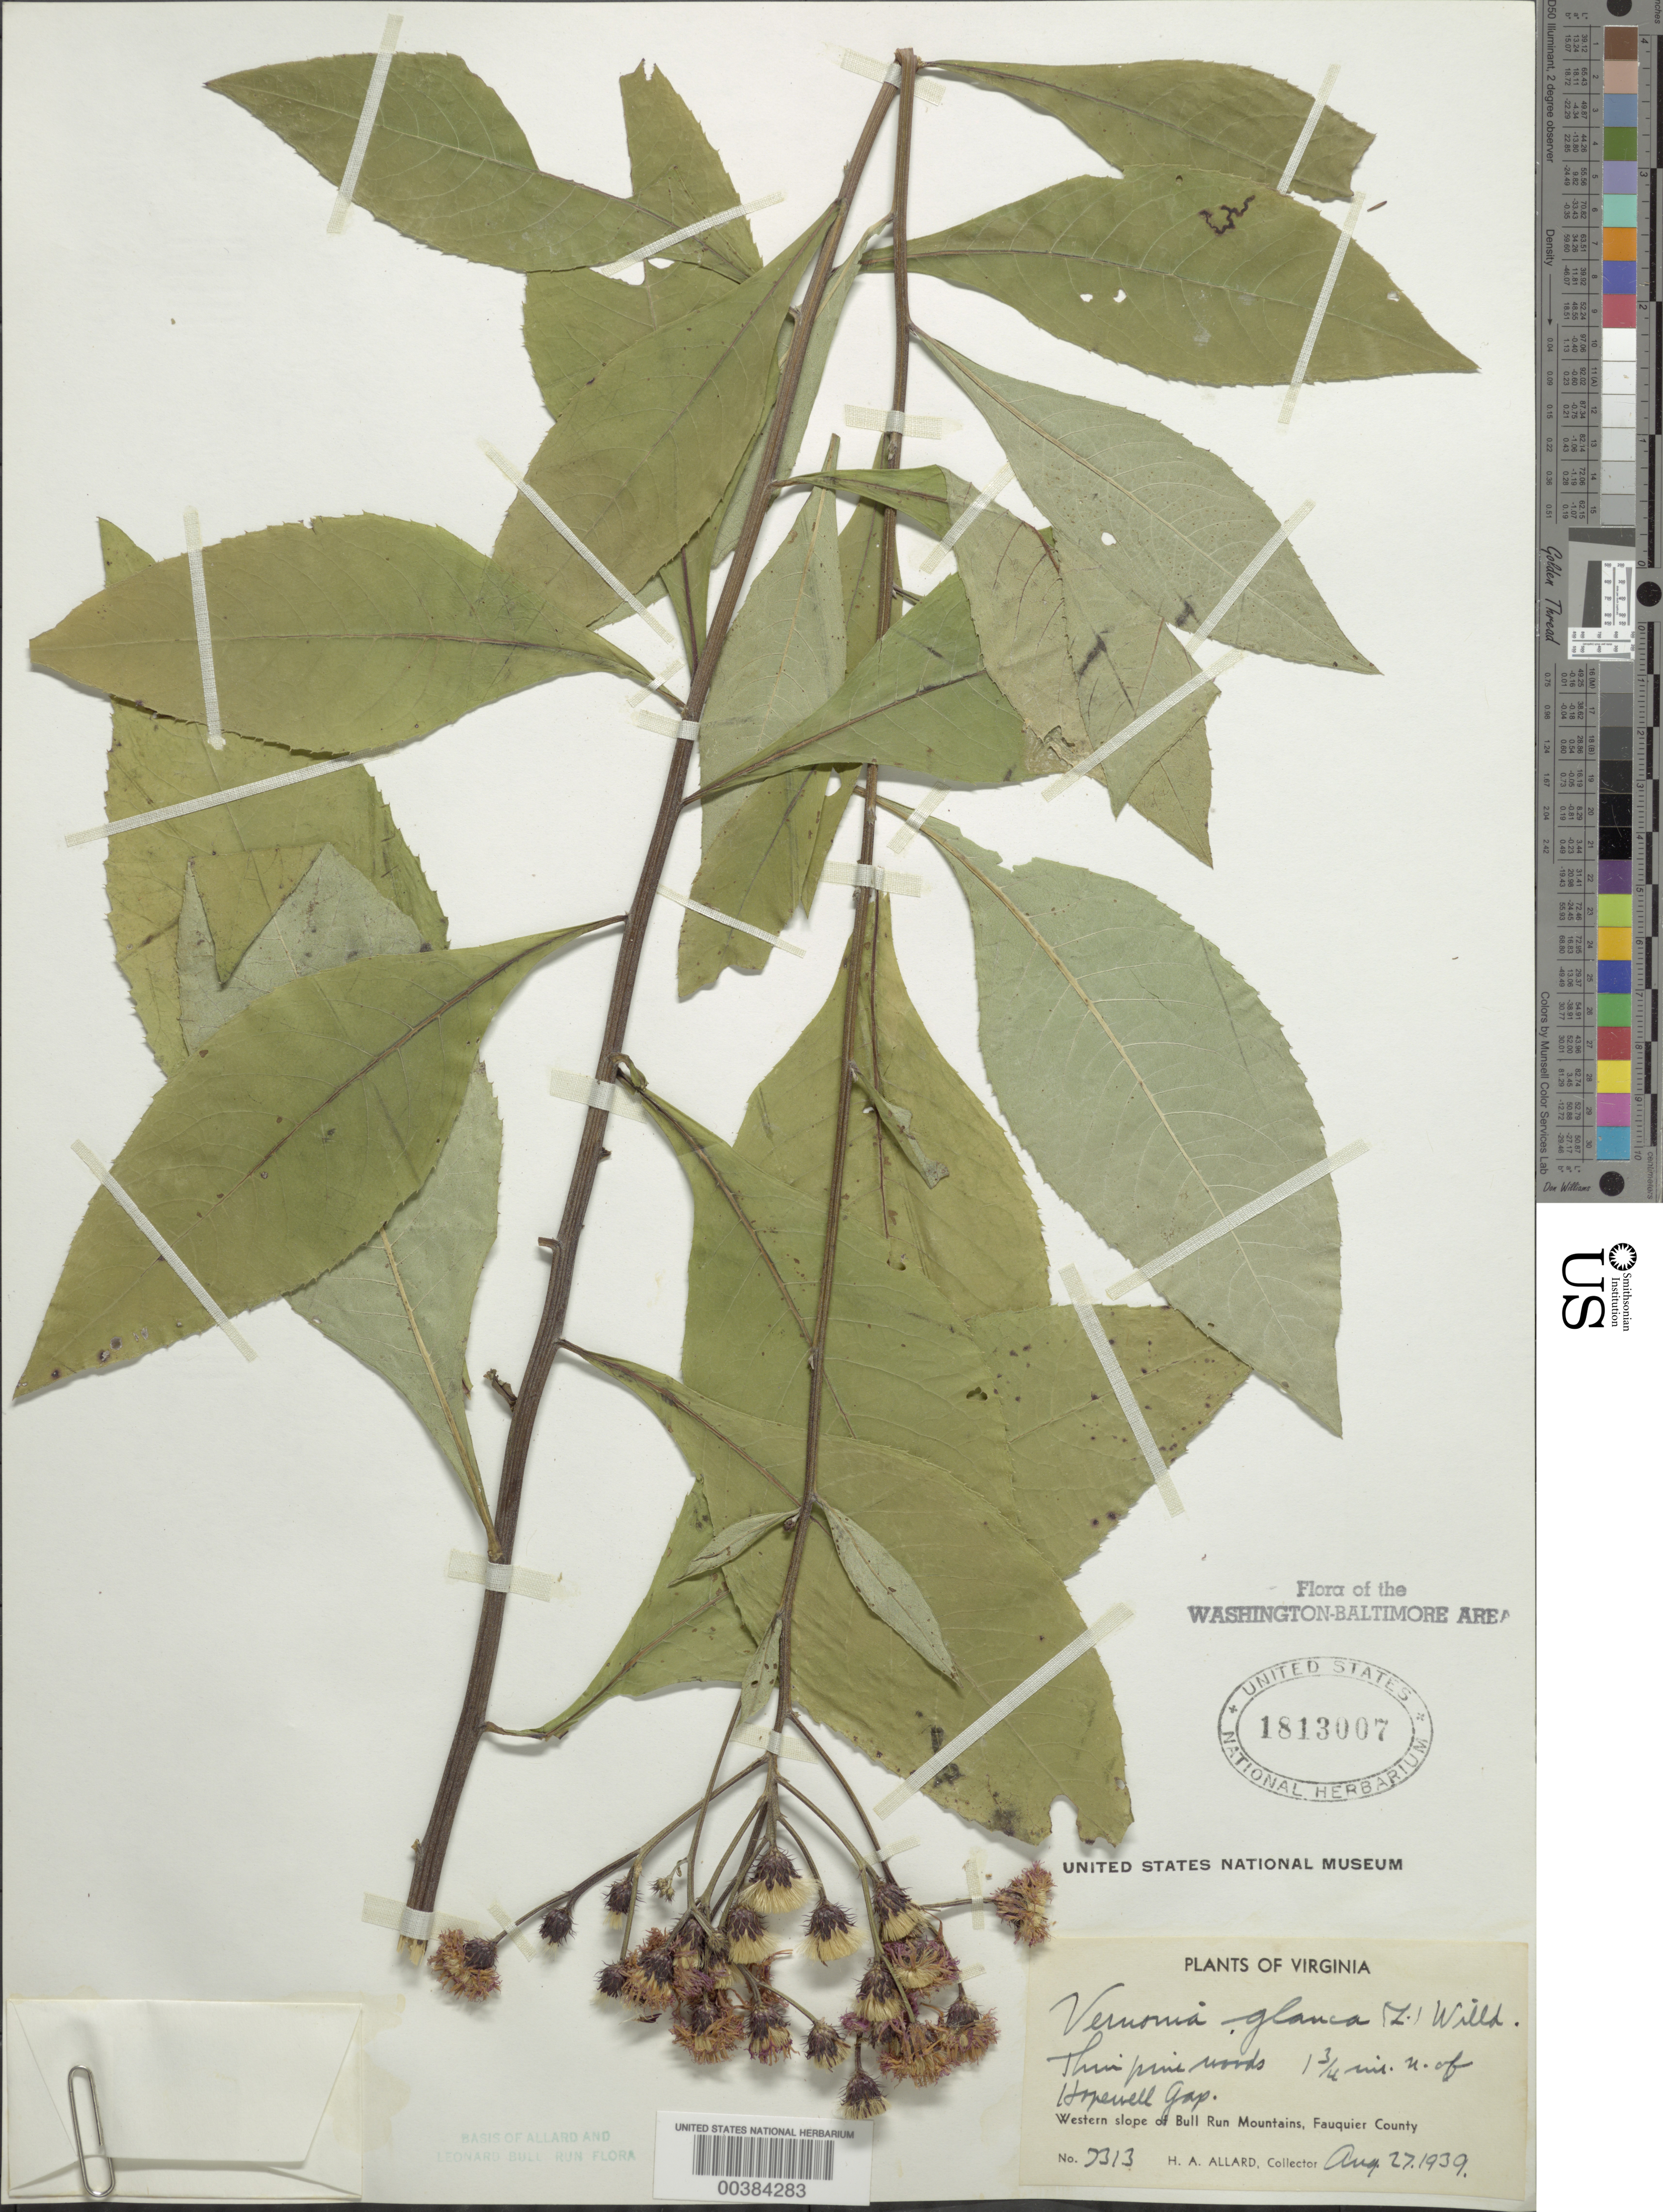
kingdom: Plantae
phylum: Tracheophyta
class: Magnoliopsida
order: Asterales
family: Asteraceae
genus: Vernonia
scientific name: Vernonia glauca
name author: (L.) Willd.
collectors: H. A. Allard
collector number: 7313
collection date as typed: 27 Aug 1939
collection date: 1939-08-27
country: United States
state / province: Virginia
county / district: Fauquier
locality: N of Hopewell Gap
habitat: Thin pine woods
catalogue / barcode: US 1813007